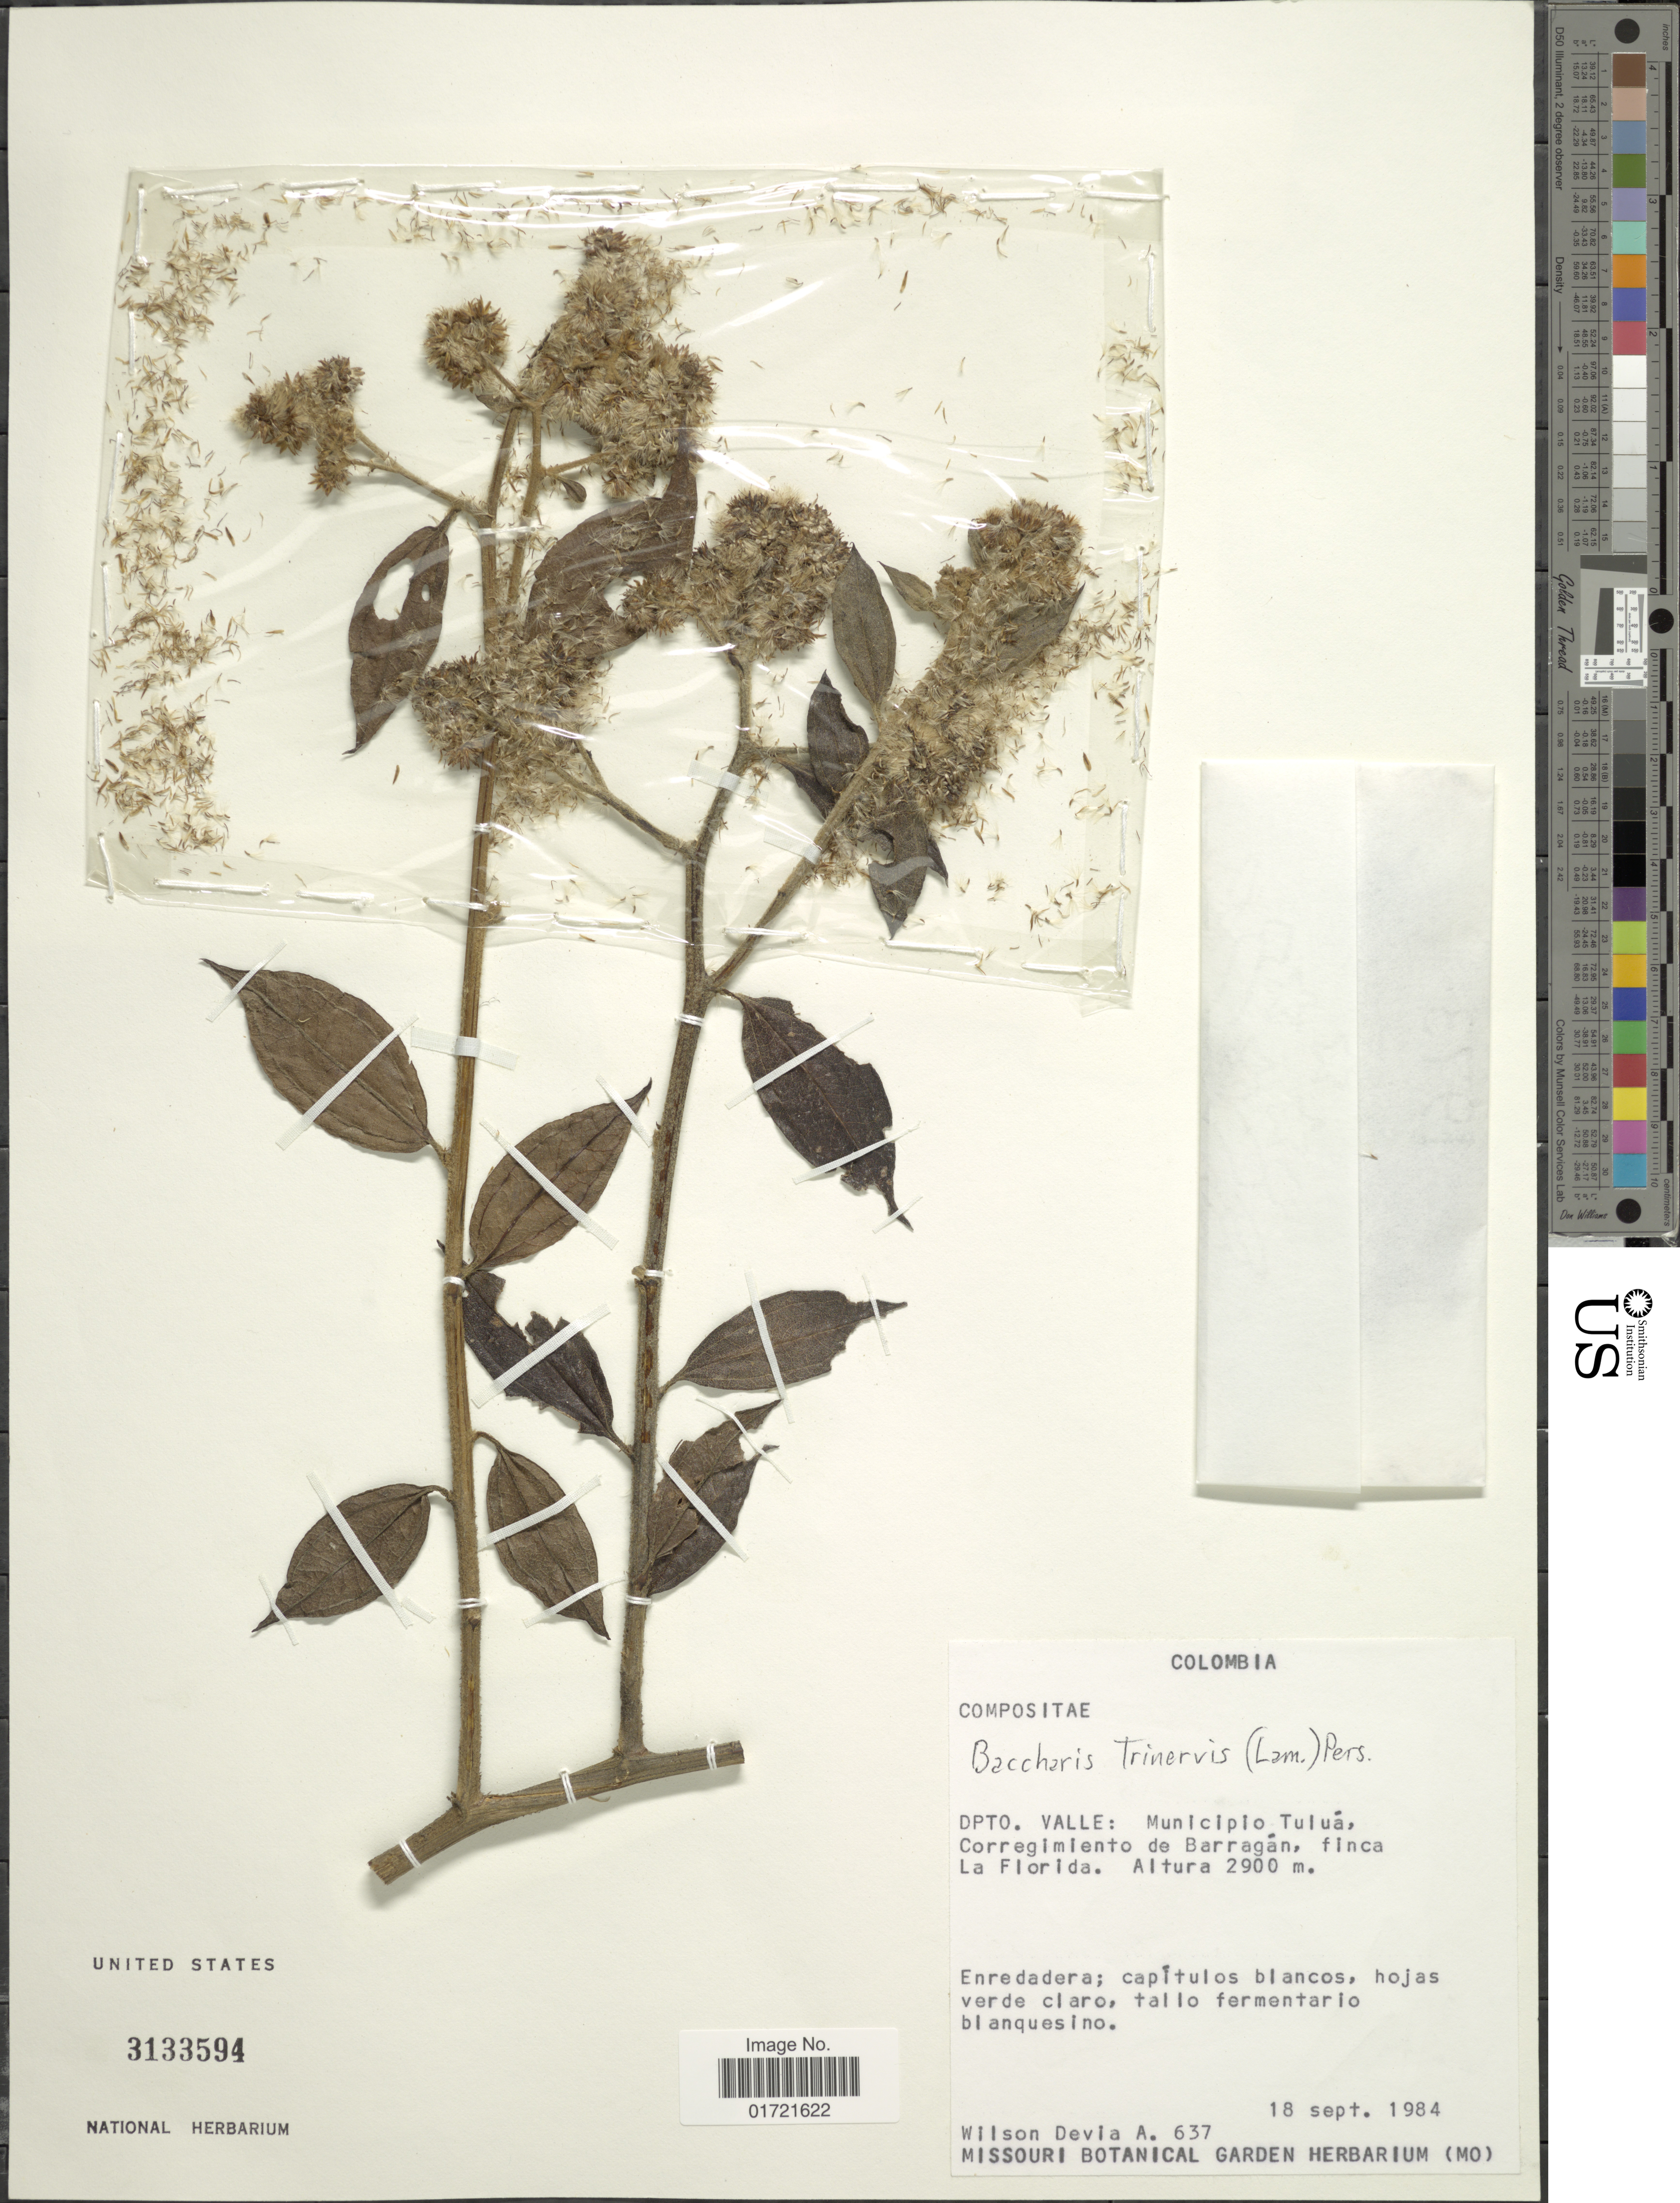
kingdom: Plantae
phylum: Tracheophyta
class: Magnoliopsida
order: Asterales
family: Asteraceae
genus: Baccharis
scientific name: Baccharis trinervis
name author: (Lam.) Pers.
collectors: W. Devia A.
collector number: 637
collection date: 1984-09-18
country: Colombia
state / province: Valle del Cauca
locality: Dpto. Valle: Municipio Talua, Corregimento de Barragan, finca La Florida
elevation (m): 2900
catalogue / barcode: US 3133594